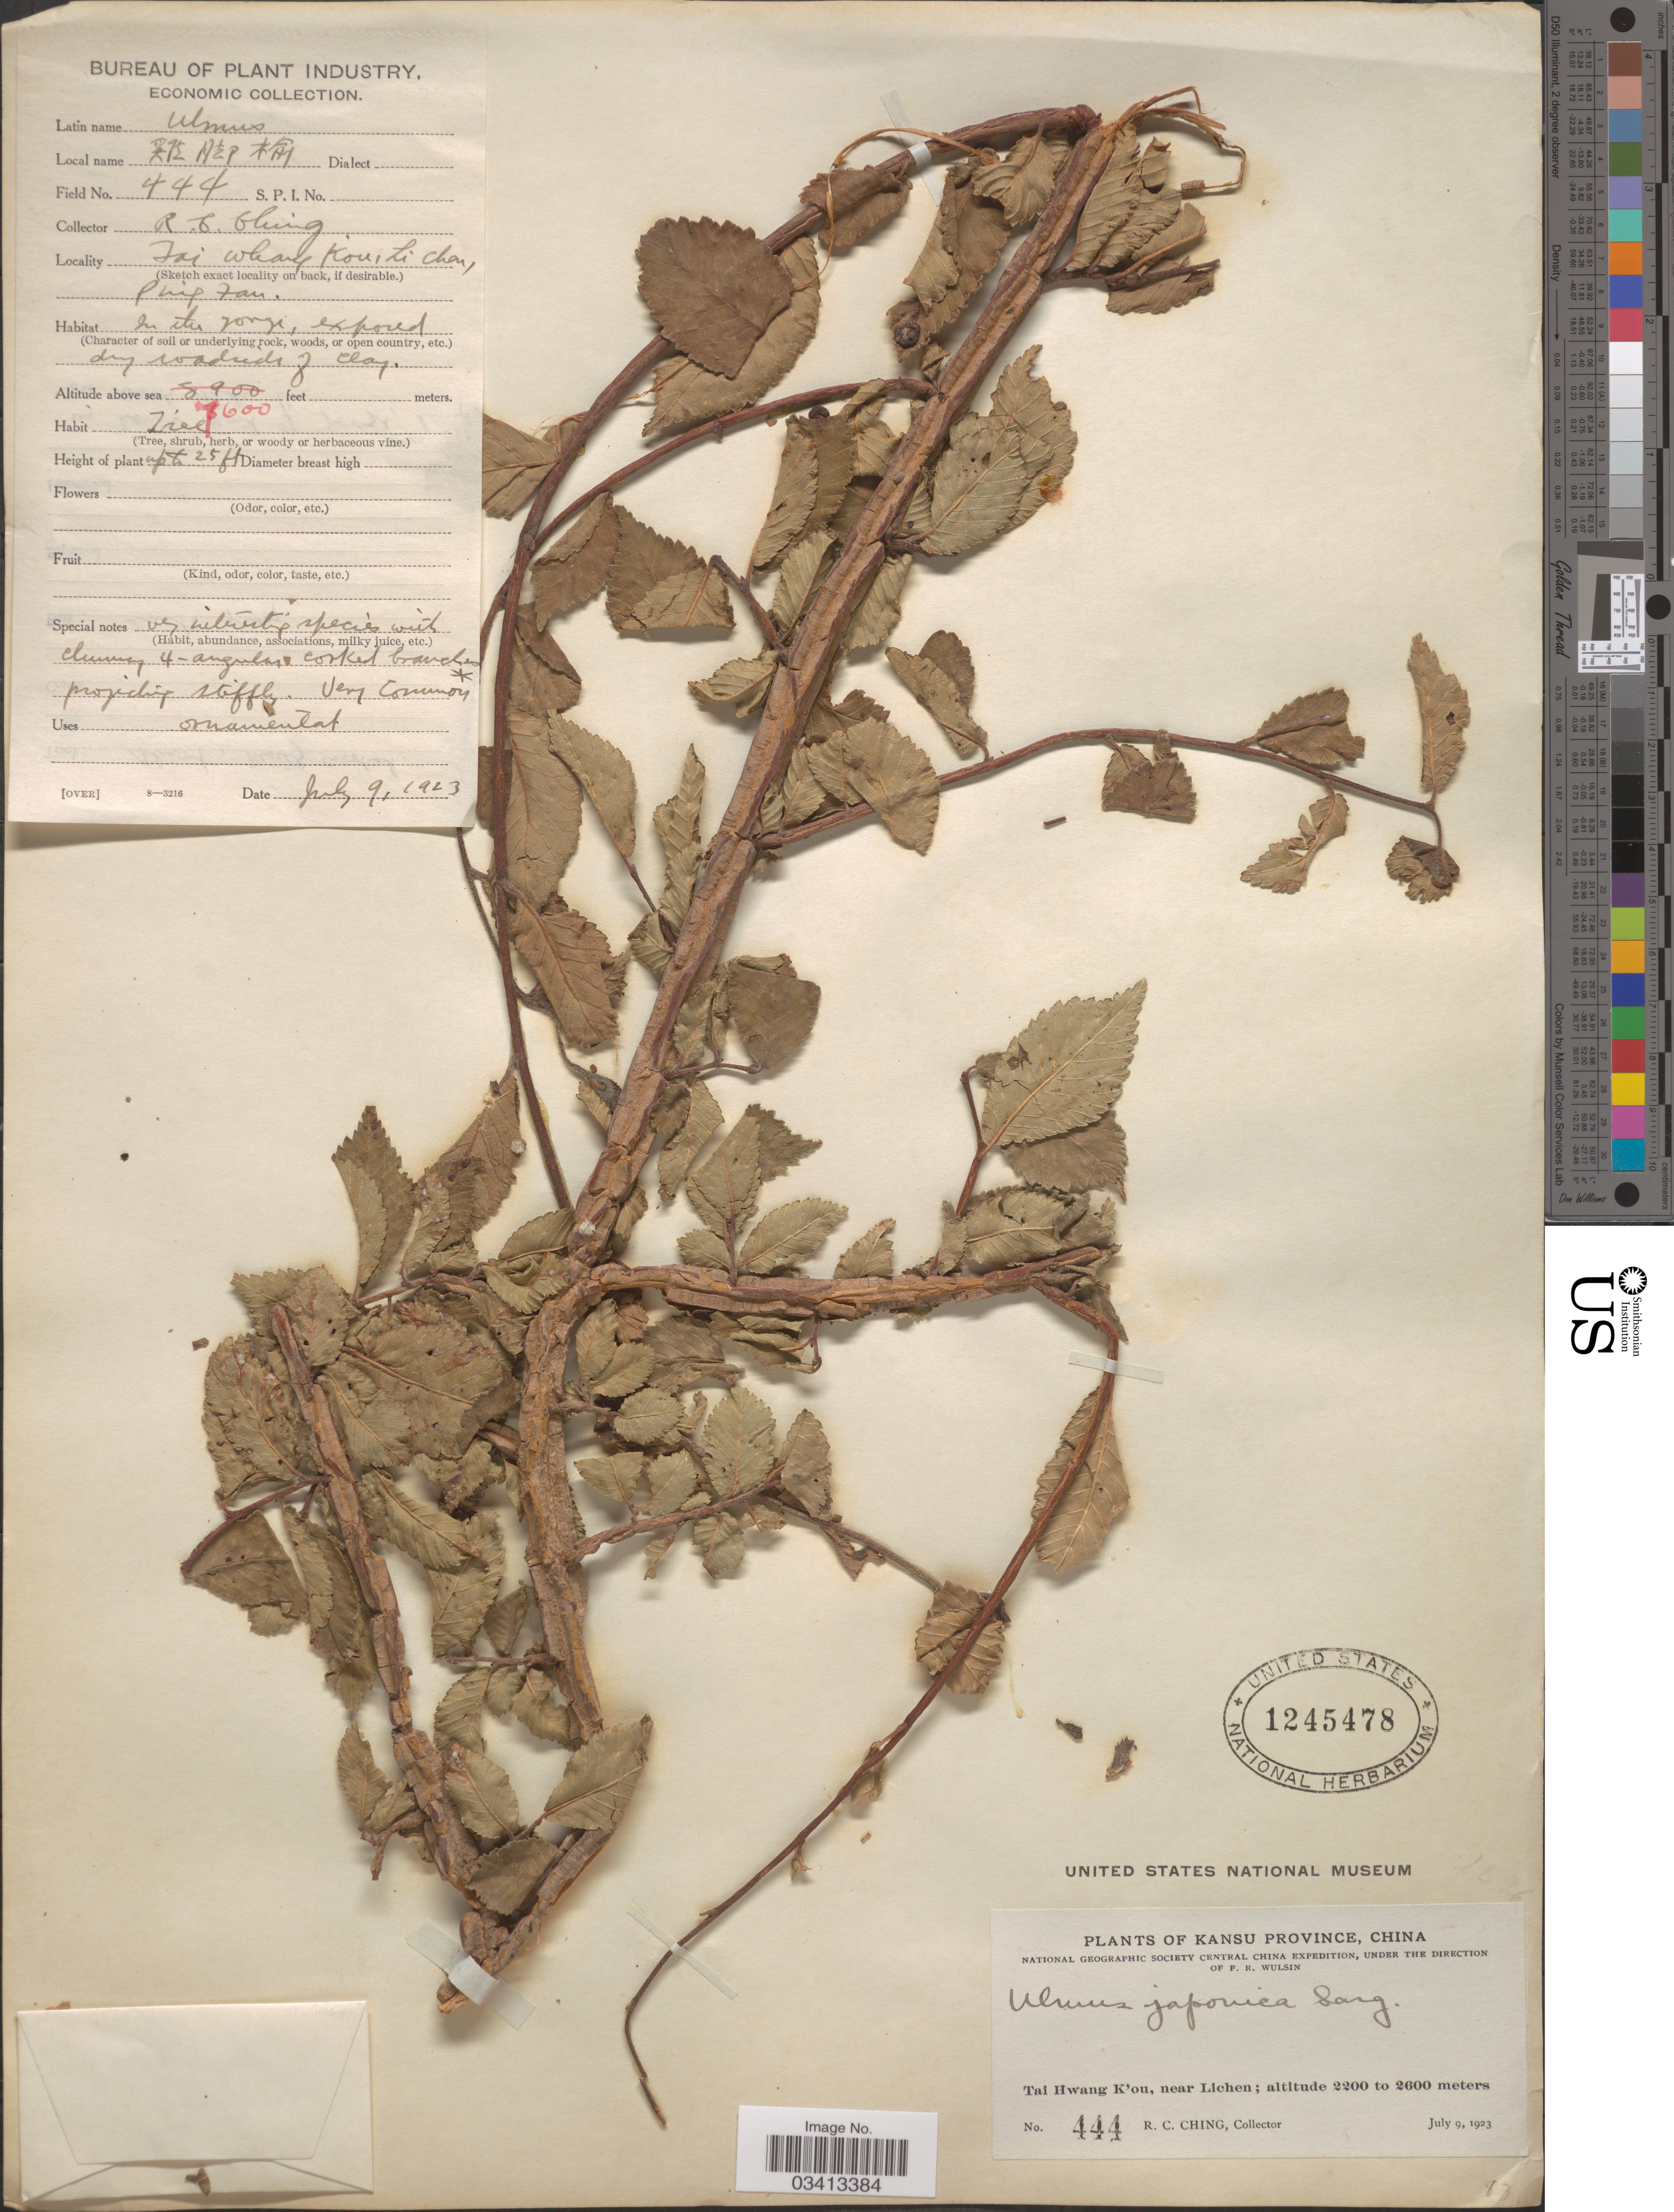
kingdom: Plantae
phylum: Tracheophyta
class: Magnoliopsida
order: Rosales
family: Ulmaceae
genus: Ulmus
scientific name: Ulmus japonica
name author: Sarg.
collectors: R. C. Ching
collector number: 444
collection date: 1923-07-09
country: China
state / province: Gansu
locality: Tai Hwang K'ou, near Lichen, Ping Fan. Kansu Province.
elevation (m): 2316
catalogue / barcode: US 1245478